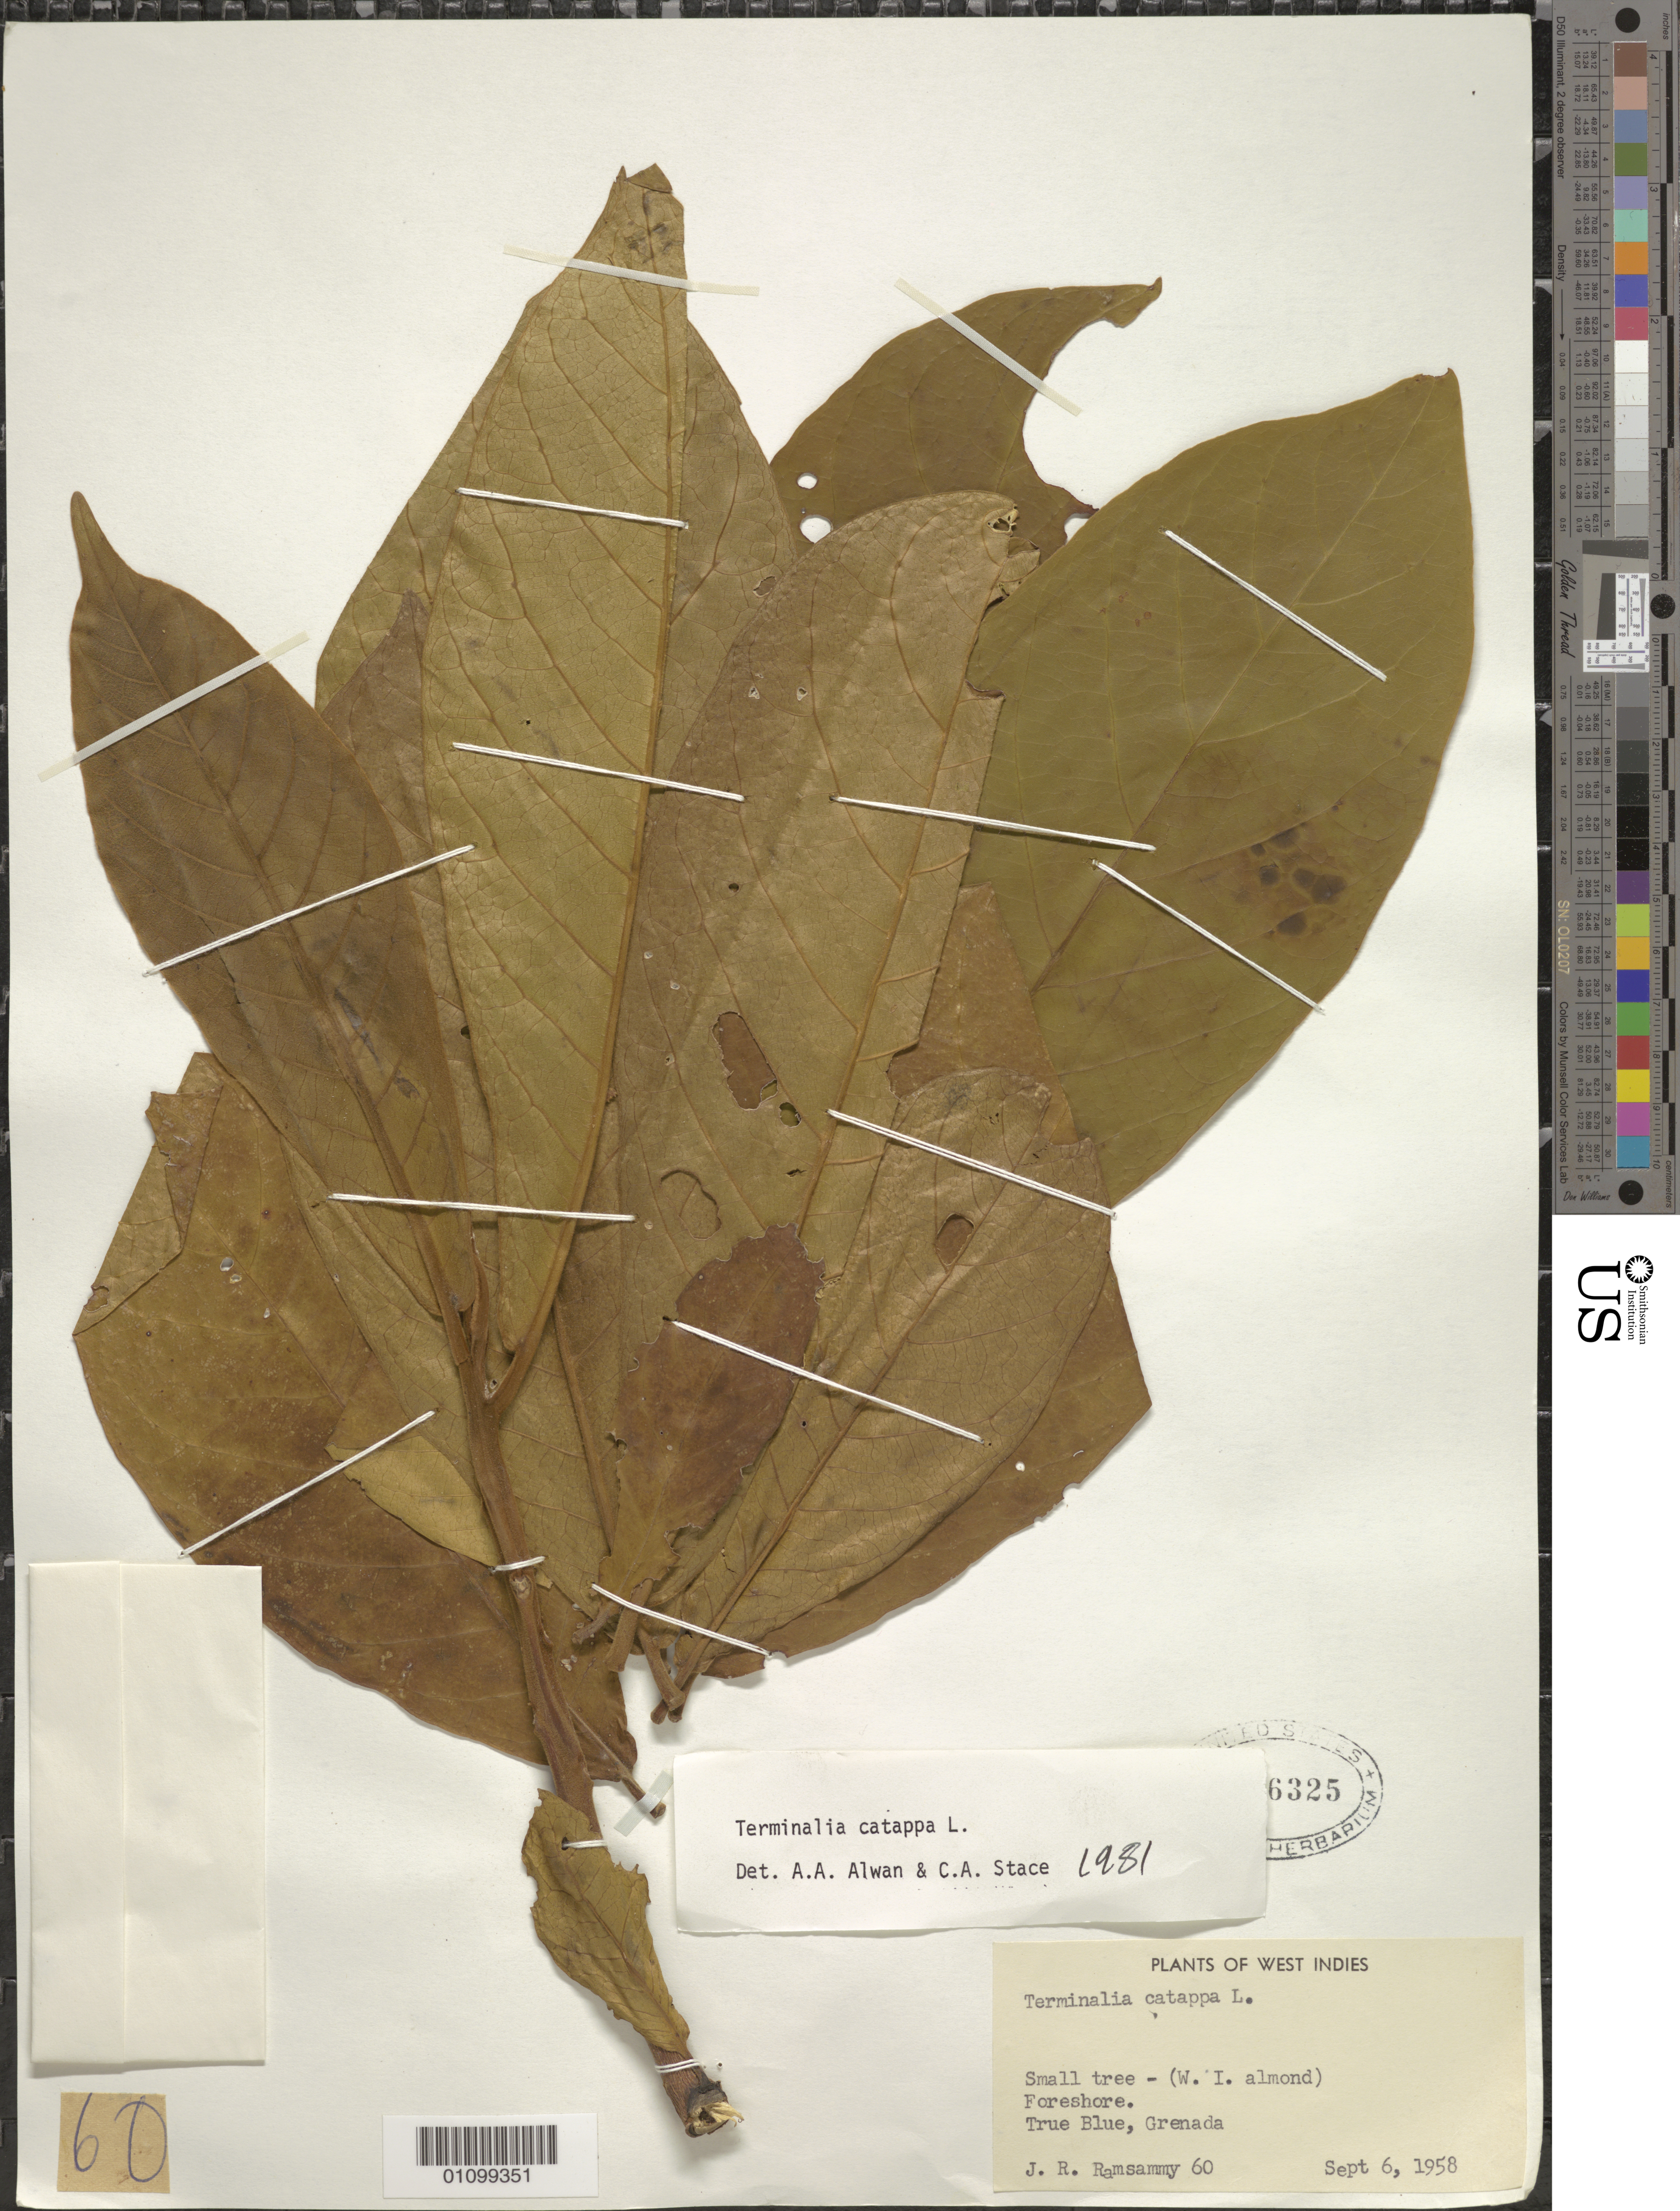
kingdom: Plantae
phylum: Tracheophyta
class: Magnoliopsida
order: Myrtales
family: Combretaceae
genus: Terminalia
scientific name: Terminalia catappa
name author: L.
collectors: J. Ramsammy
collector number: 60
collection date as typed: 06 Sep 1958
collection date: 1958-09-06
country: Grenada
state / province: Saint George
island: Grenada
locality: Foreshore. True Blue.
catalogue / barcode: US 2286325